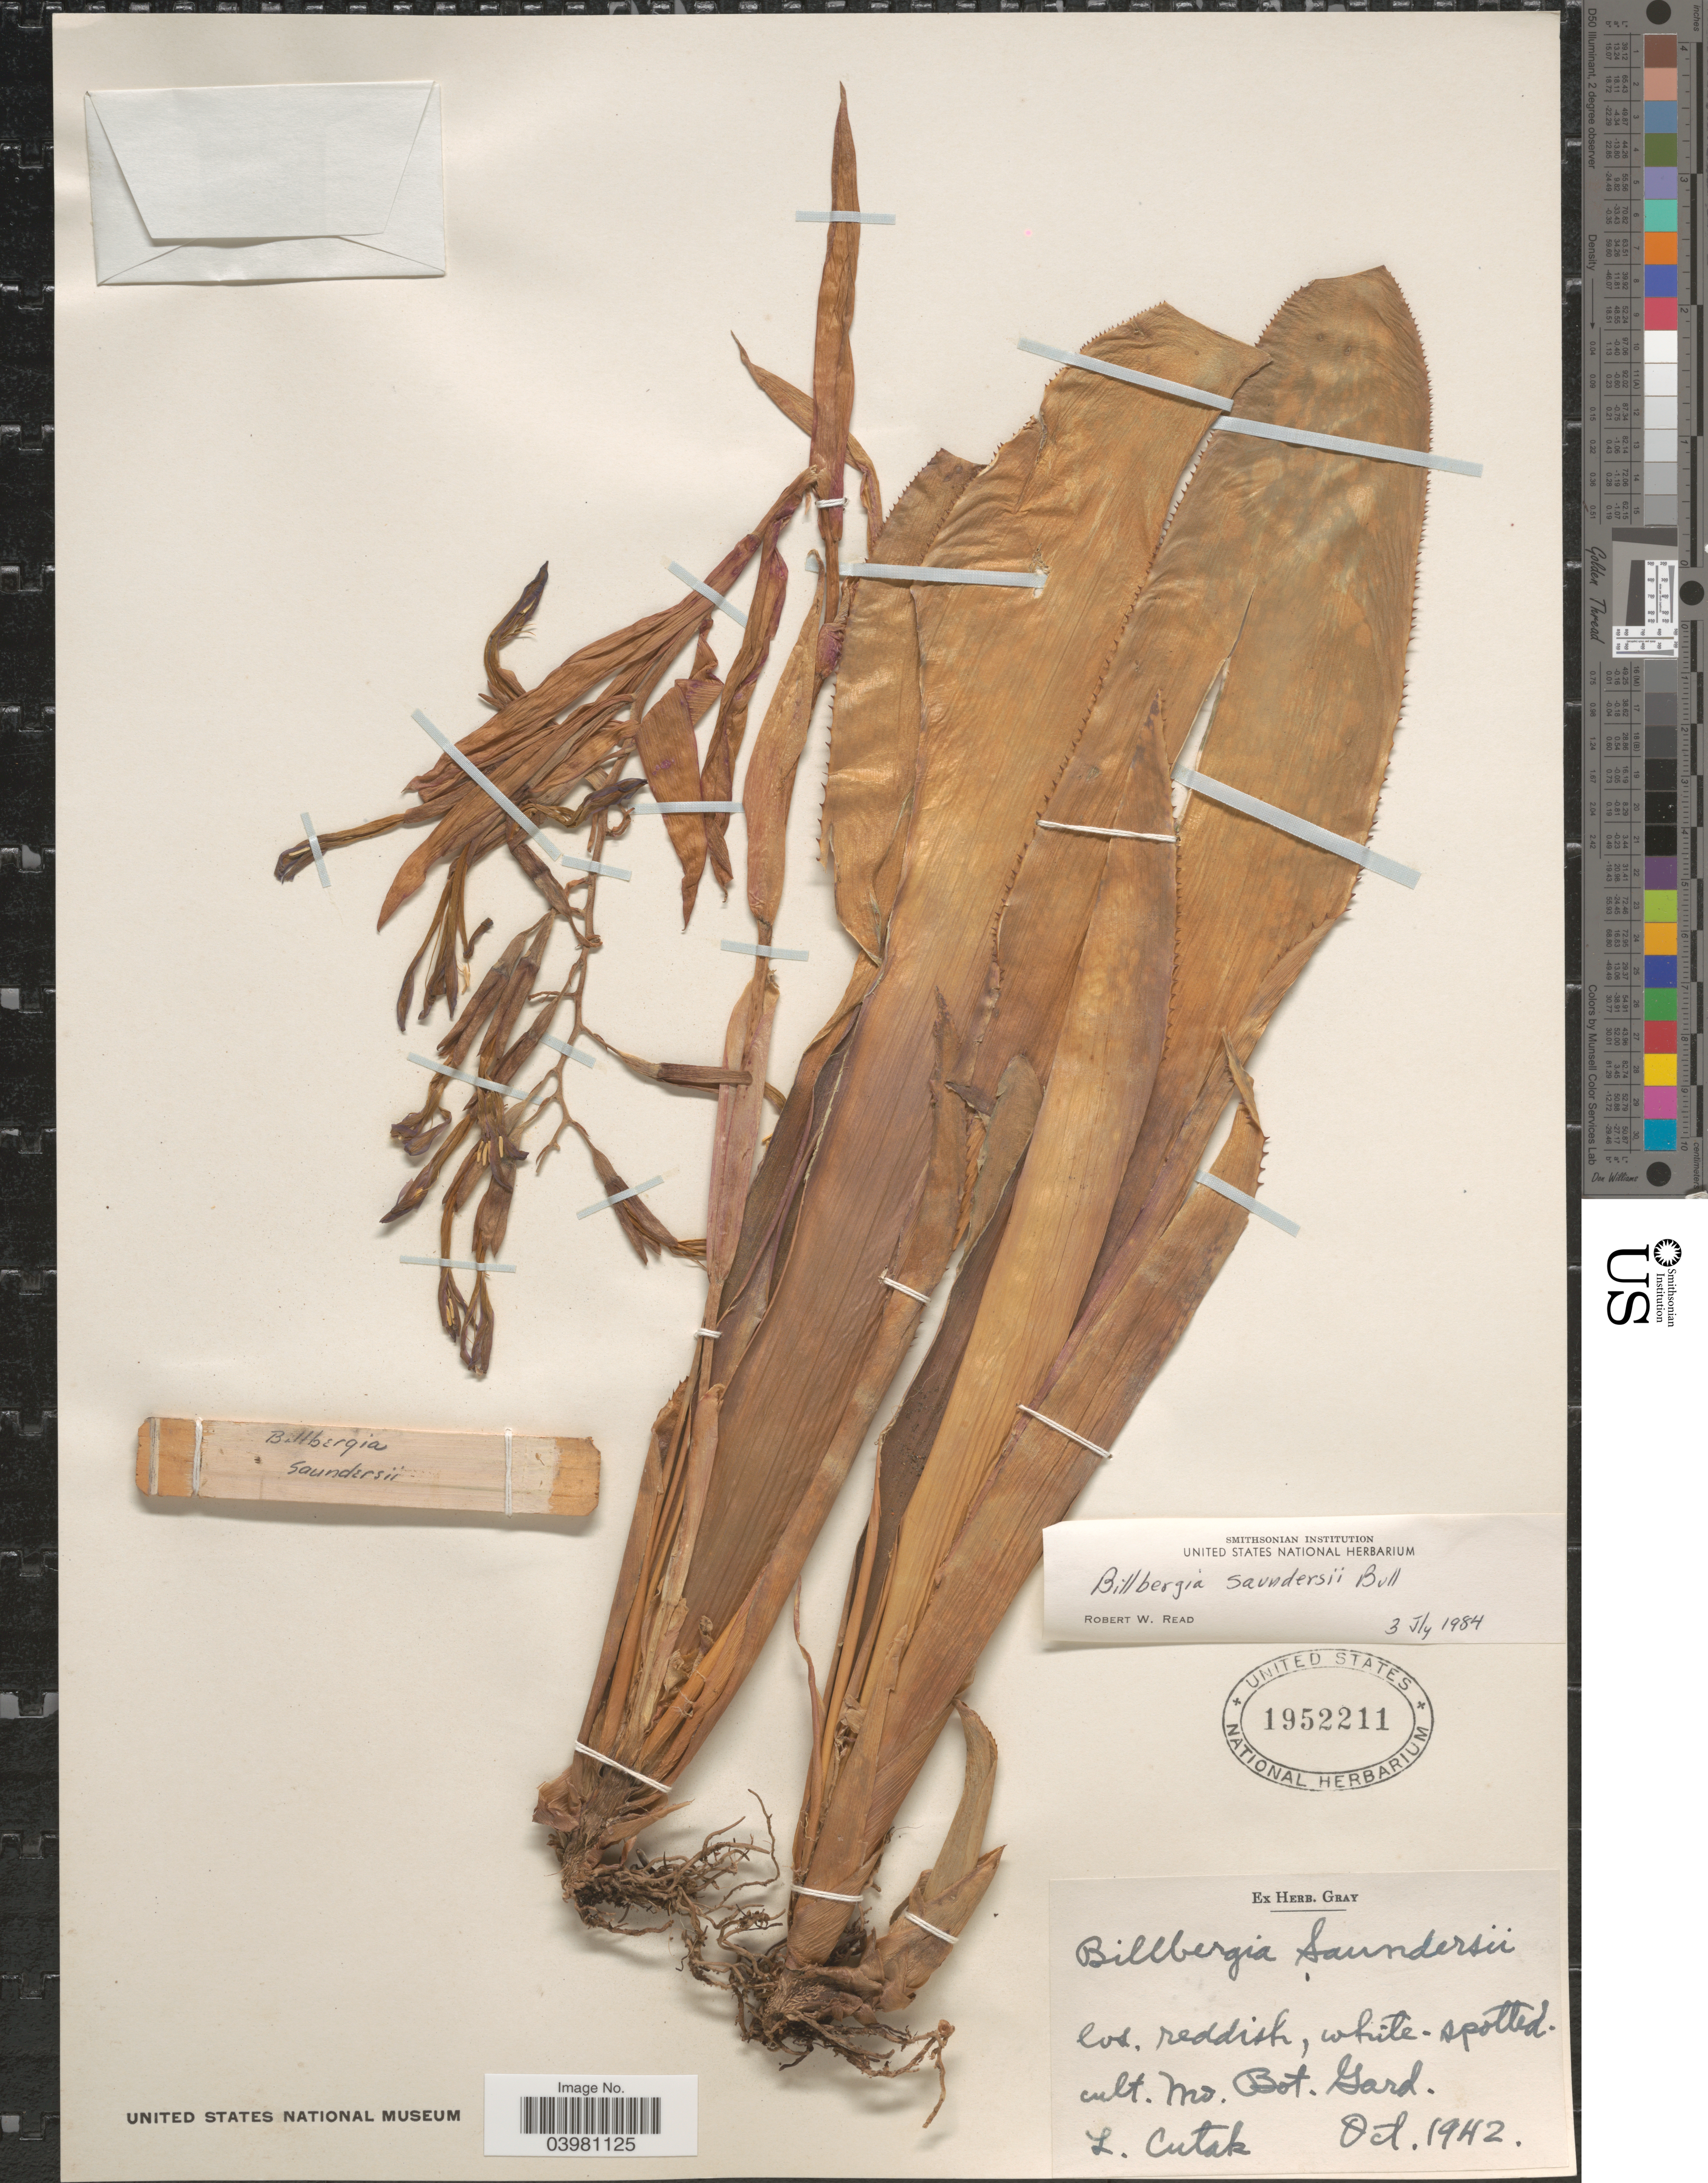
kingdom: Plantae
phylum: Tracheophyta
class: Liliopsida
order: Poales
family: Bromeliaceae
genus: Billbergia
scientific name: Billbergia saundersii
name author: Dombrain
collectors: L. Cutak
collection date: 1942-10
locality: Mo. Bot. Gard.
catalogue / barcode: US 1952211